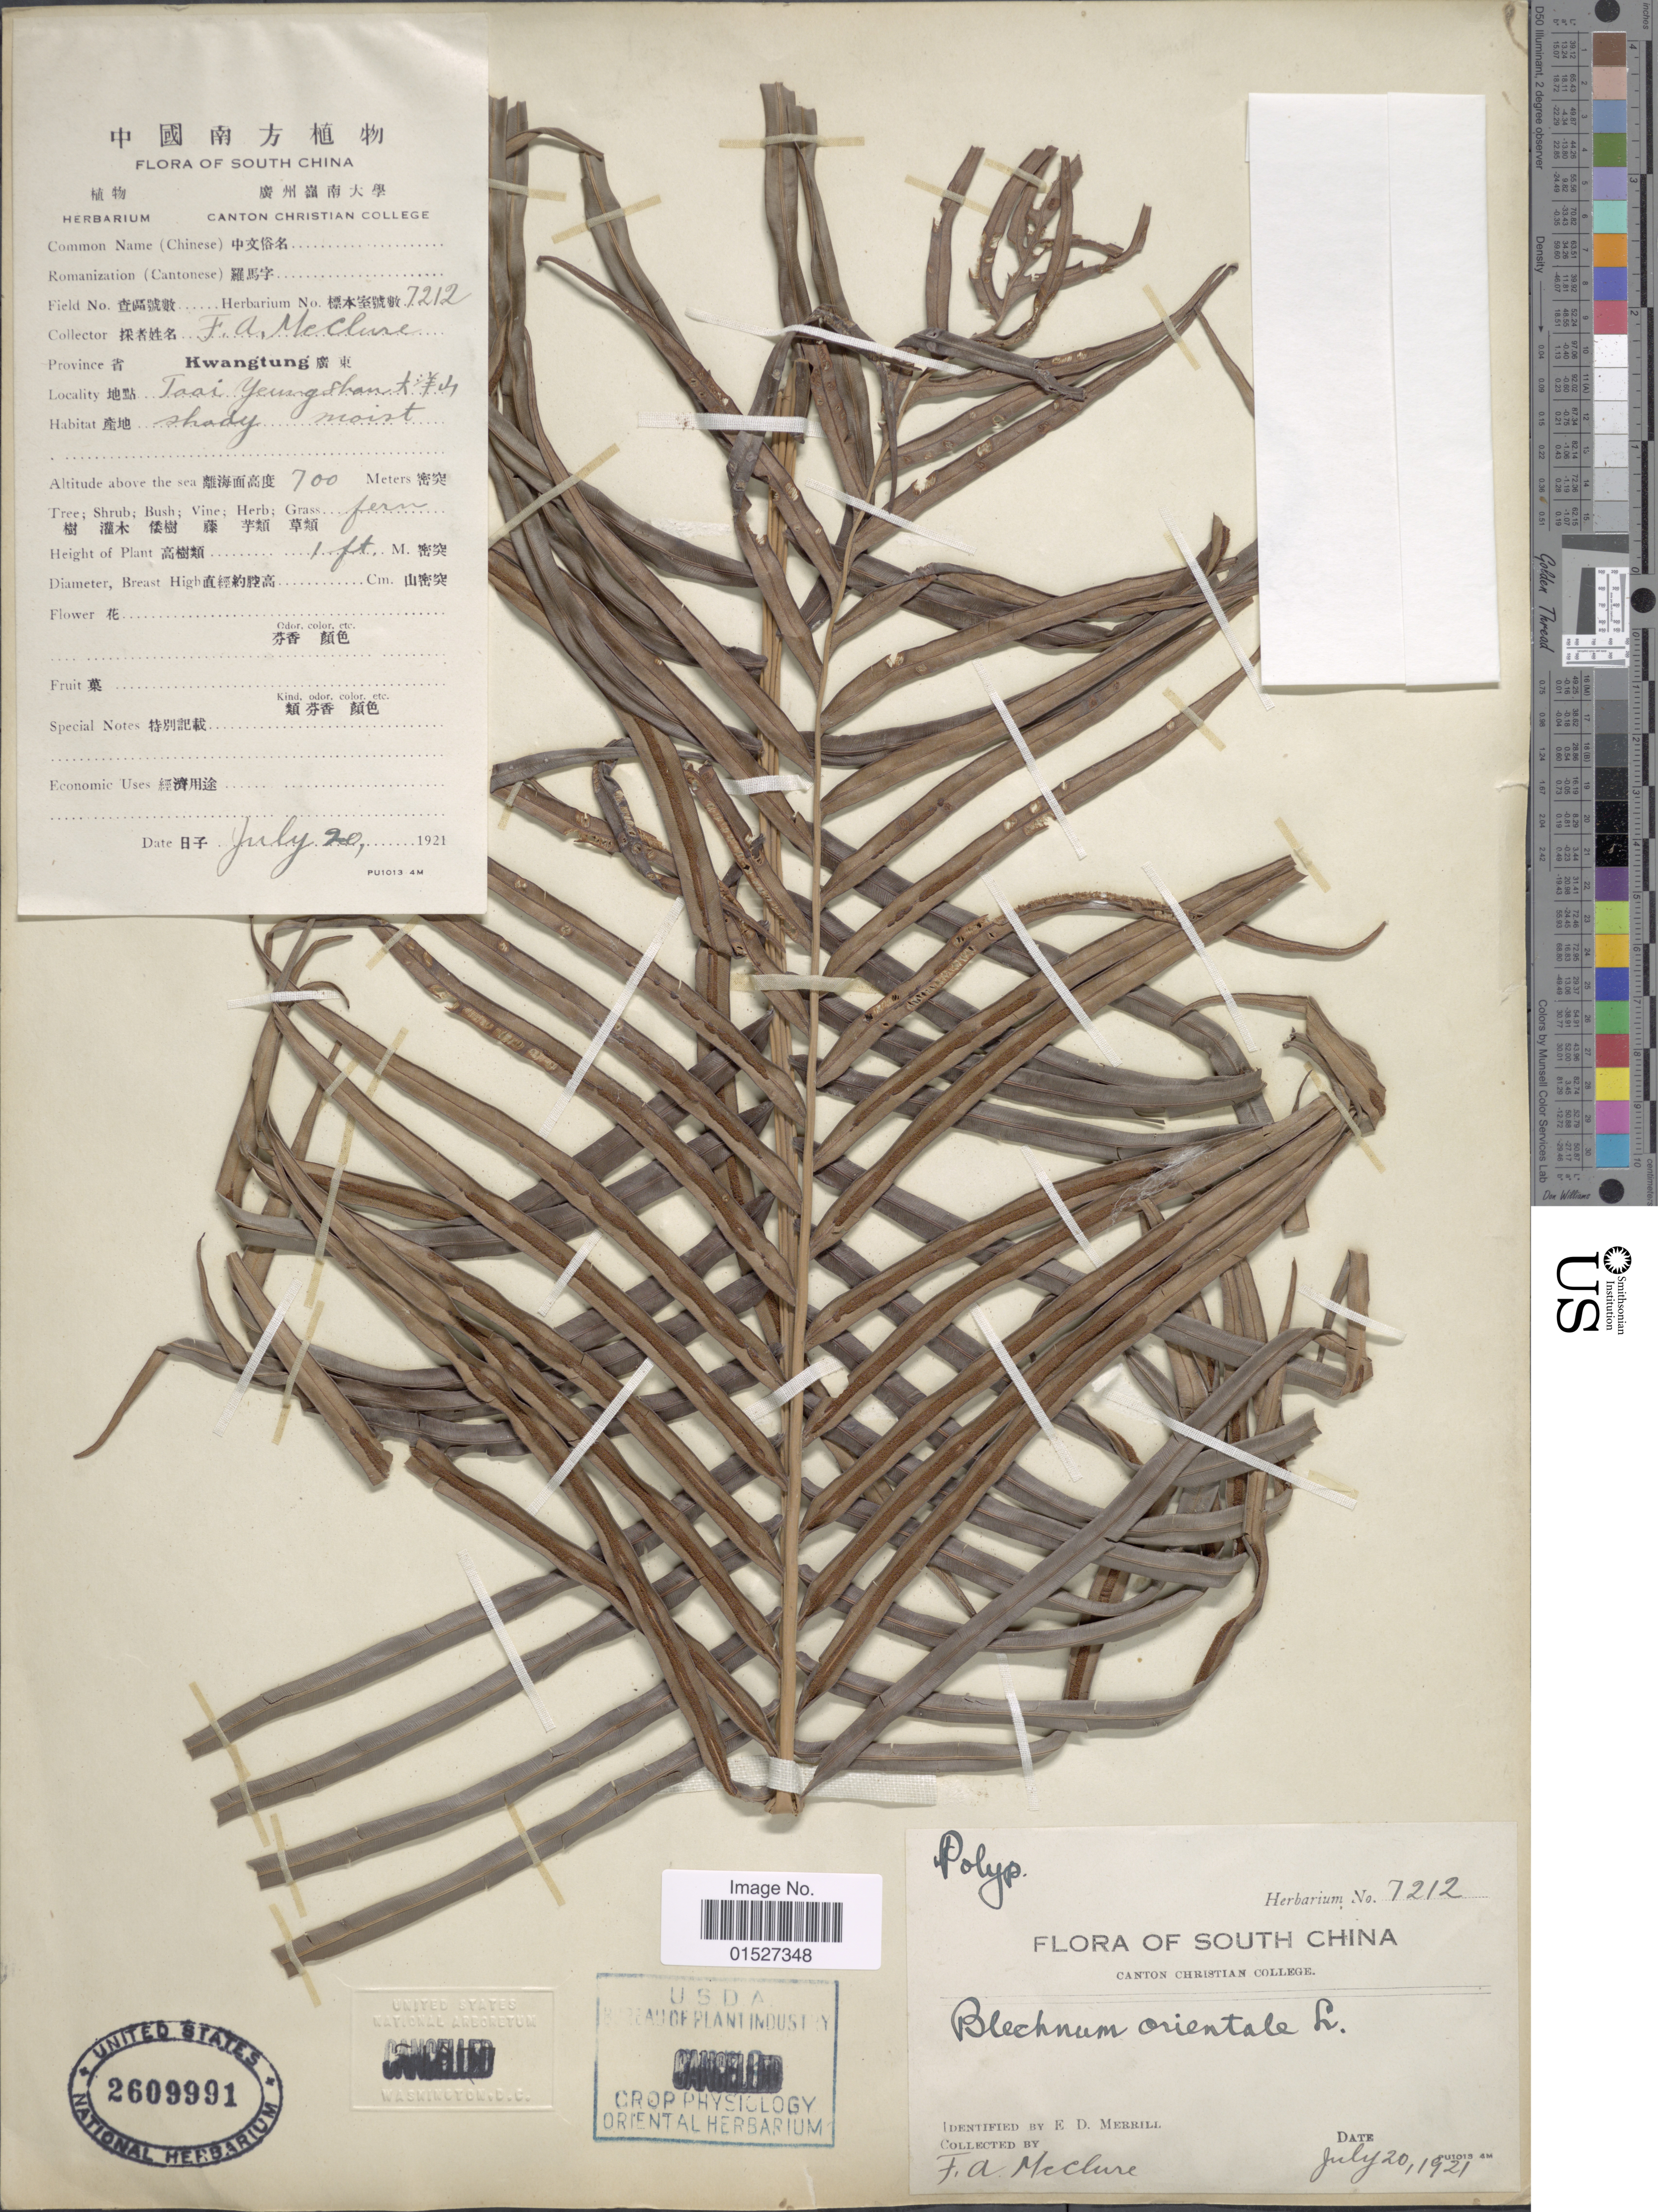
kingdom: Plantae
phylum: Tracheophyta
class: Polypodiopsida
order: Polypodiales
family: Blechnaceae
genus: Blechnum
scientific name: Blechnum orientale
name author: L.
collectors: F. A. McClure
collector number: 7212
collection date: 1921-07-20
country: China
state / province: Guangdong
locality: South China. Kwangtung. Taai Yeungshan. [interpreted]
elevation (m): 700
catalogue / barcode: US 2609991